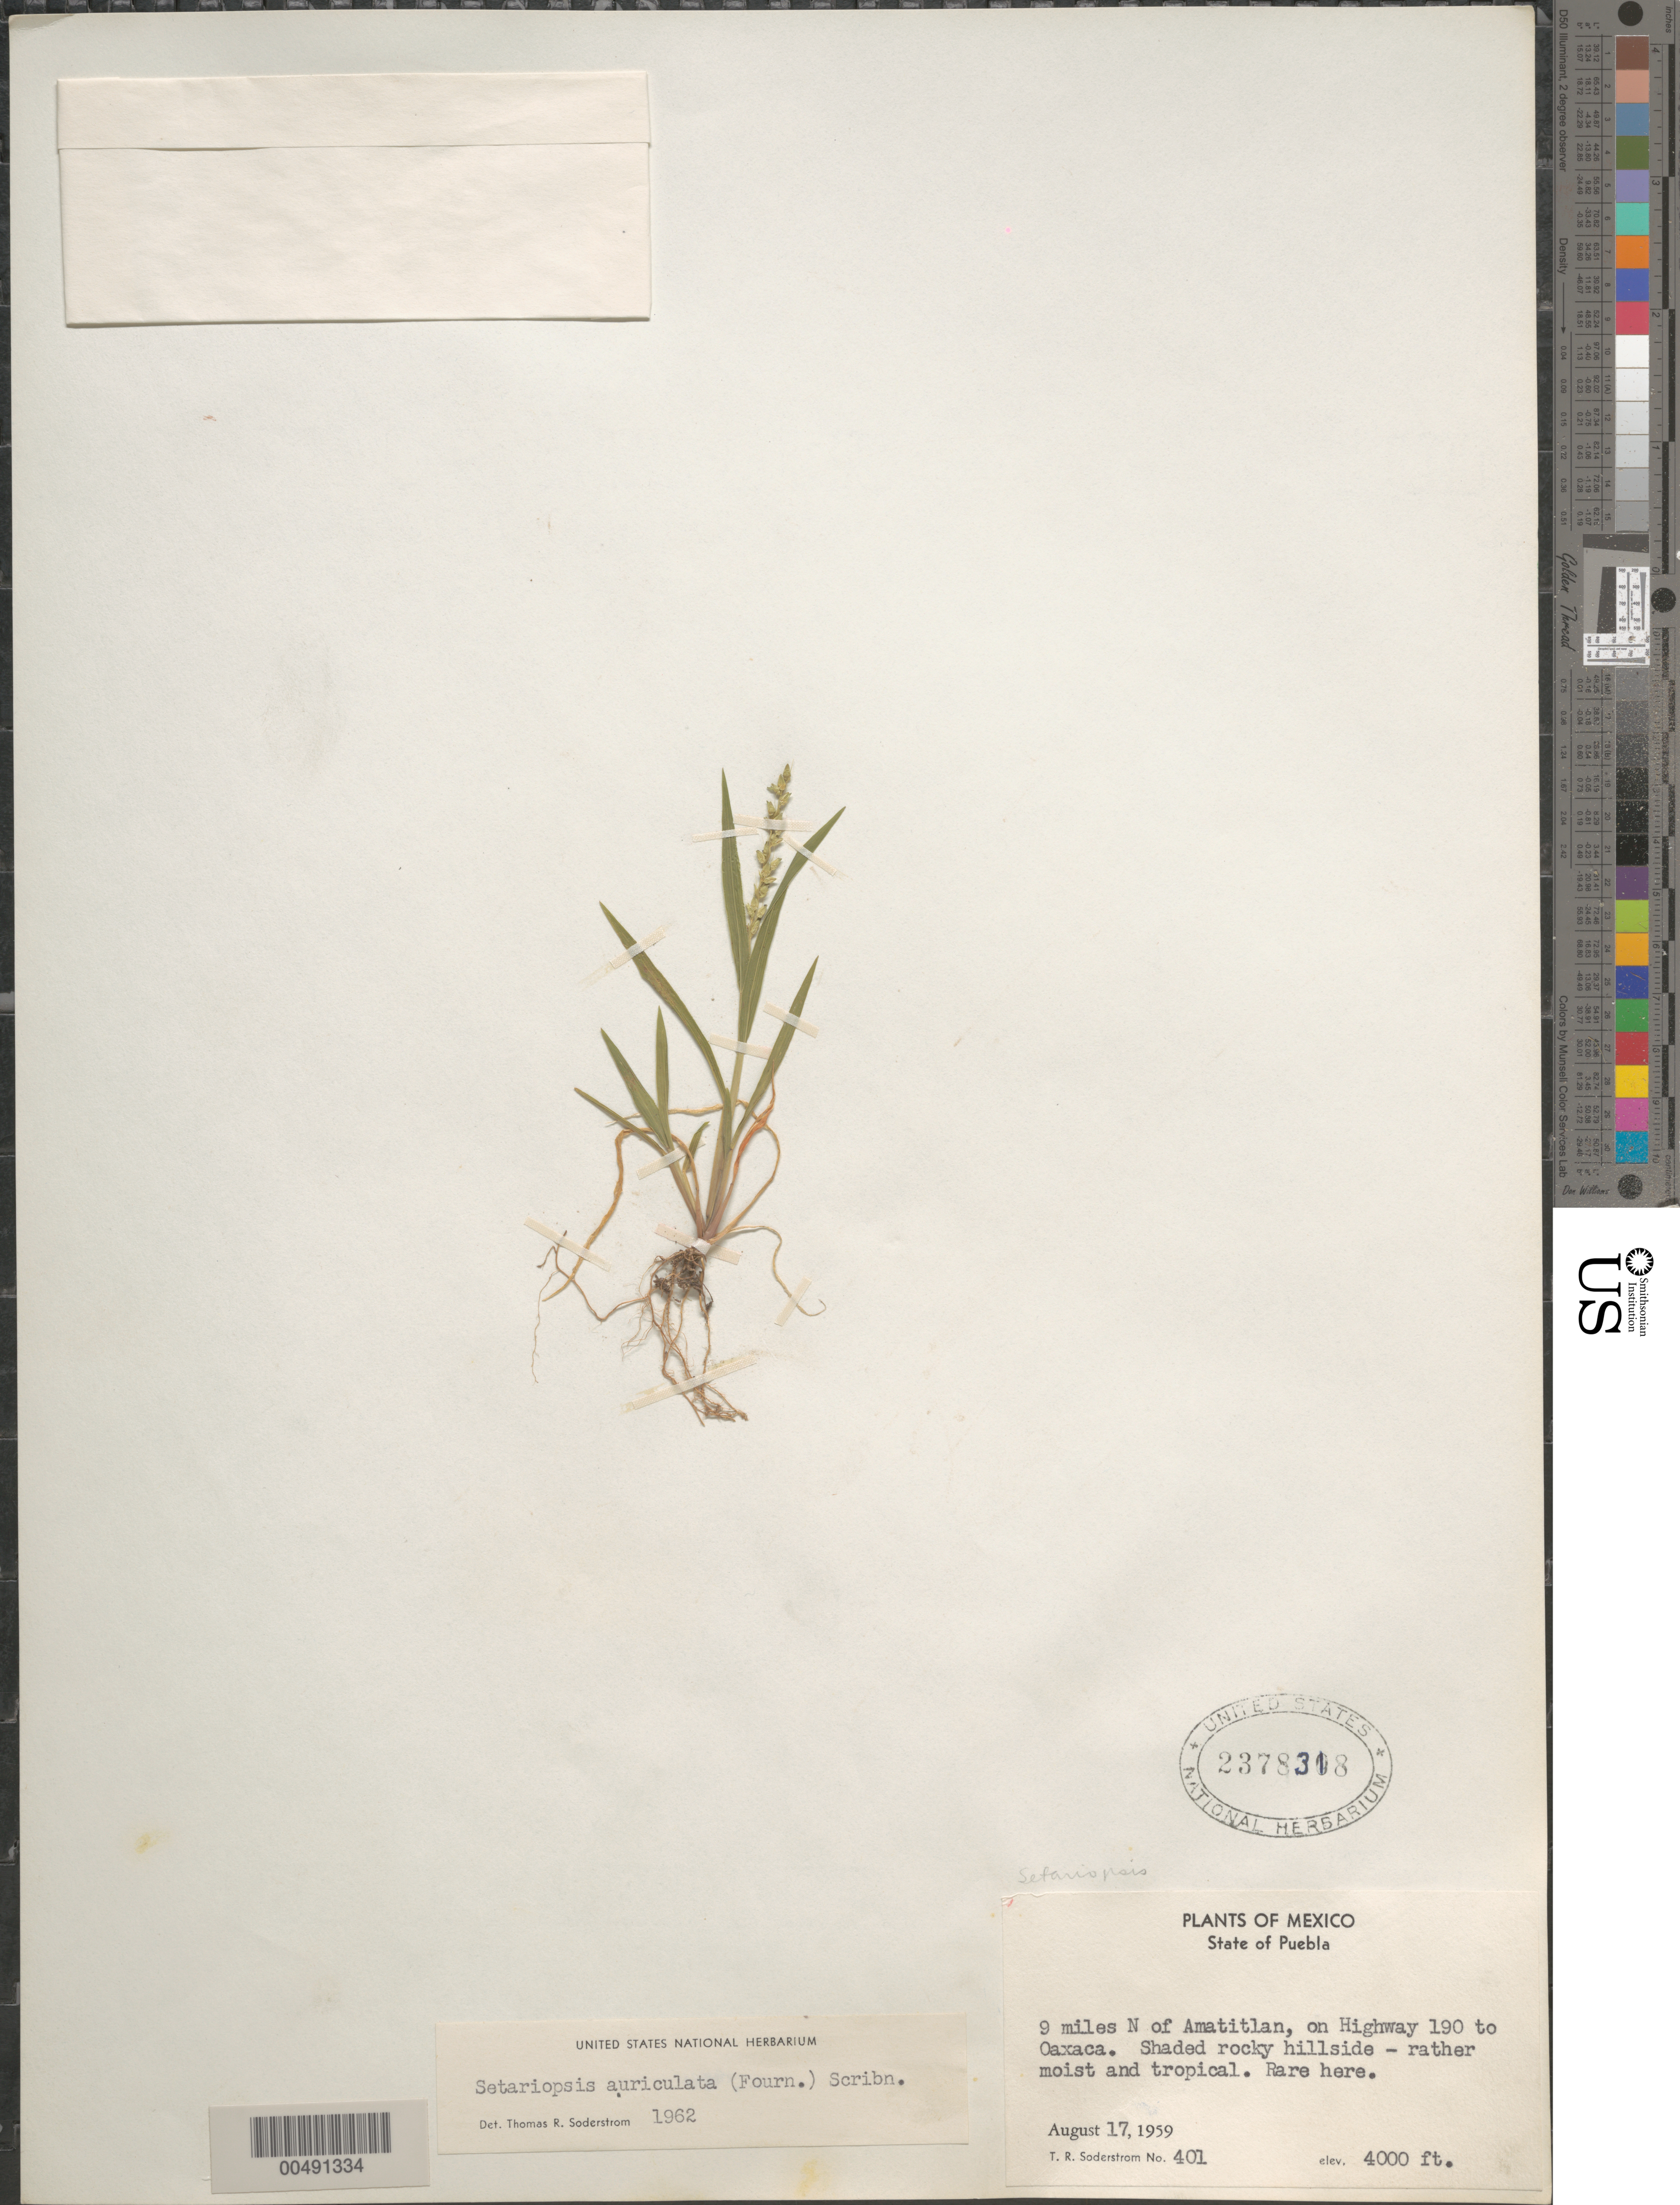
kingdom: Plantae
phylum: Tracheophyta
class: Liliopsida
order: Poales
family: Poaceae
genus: Setariopsis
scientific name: Setariopsis auriculata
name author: (E. Fourn.) Scribn.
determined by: Soderstrom, T. R.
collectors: T. R. Soderstrom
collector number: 401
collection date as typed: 17 Aug 1959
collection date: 1959-08-17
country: Mexico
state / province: Puebla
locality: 9 mi N of Amatitlan, on Hwy 190 to Oaxaca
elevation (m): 1219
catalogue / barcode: US 2378318